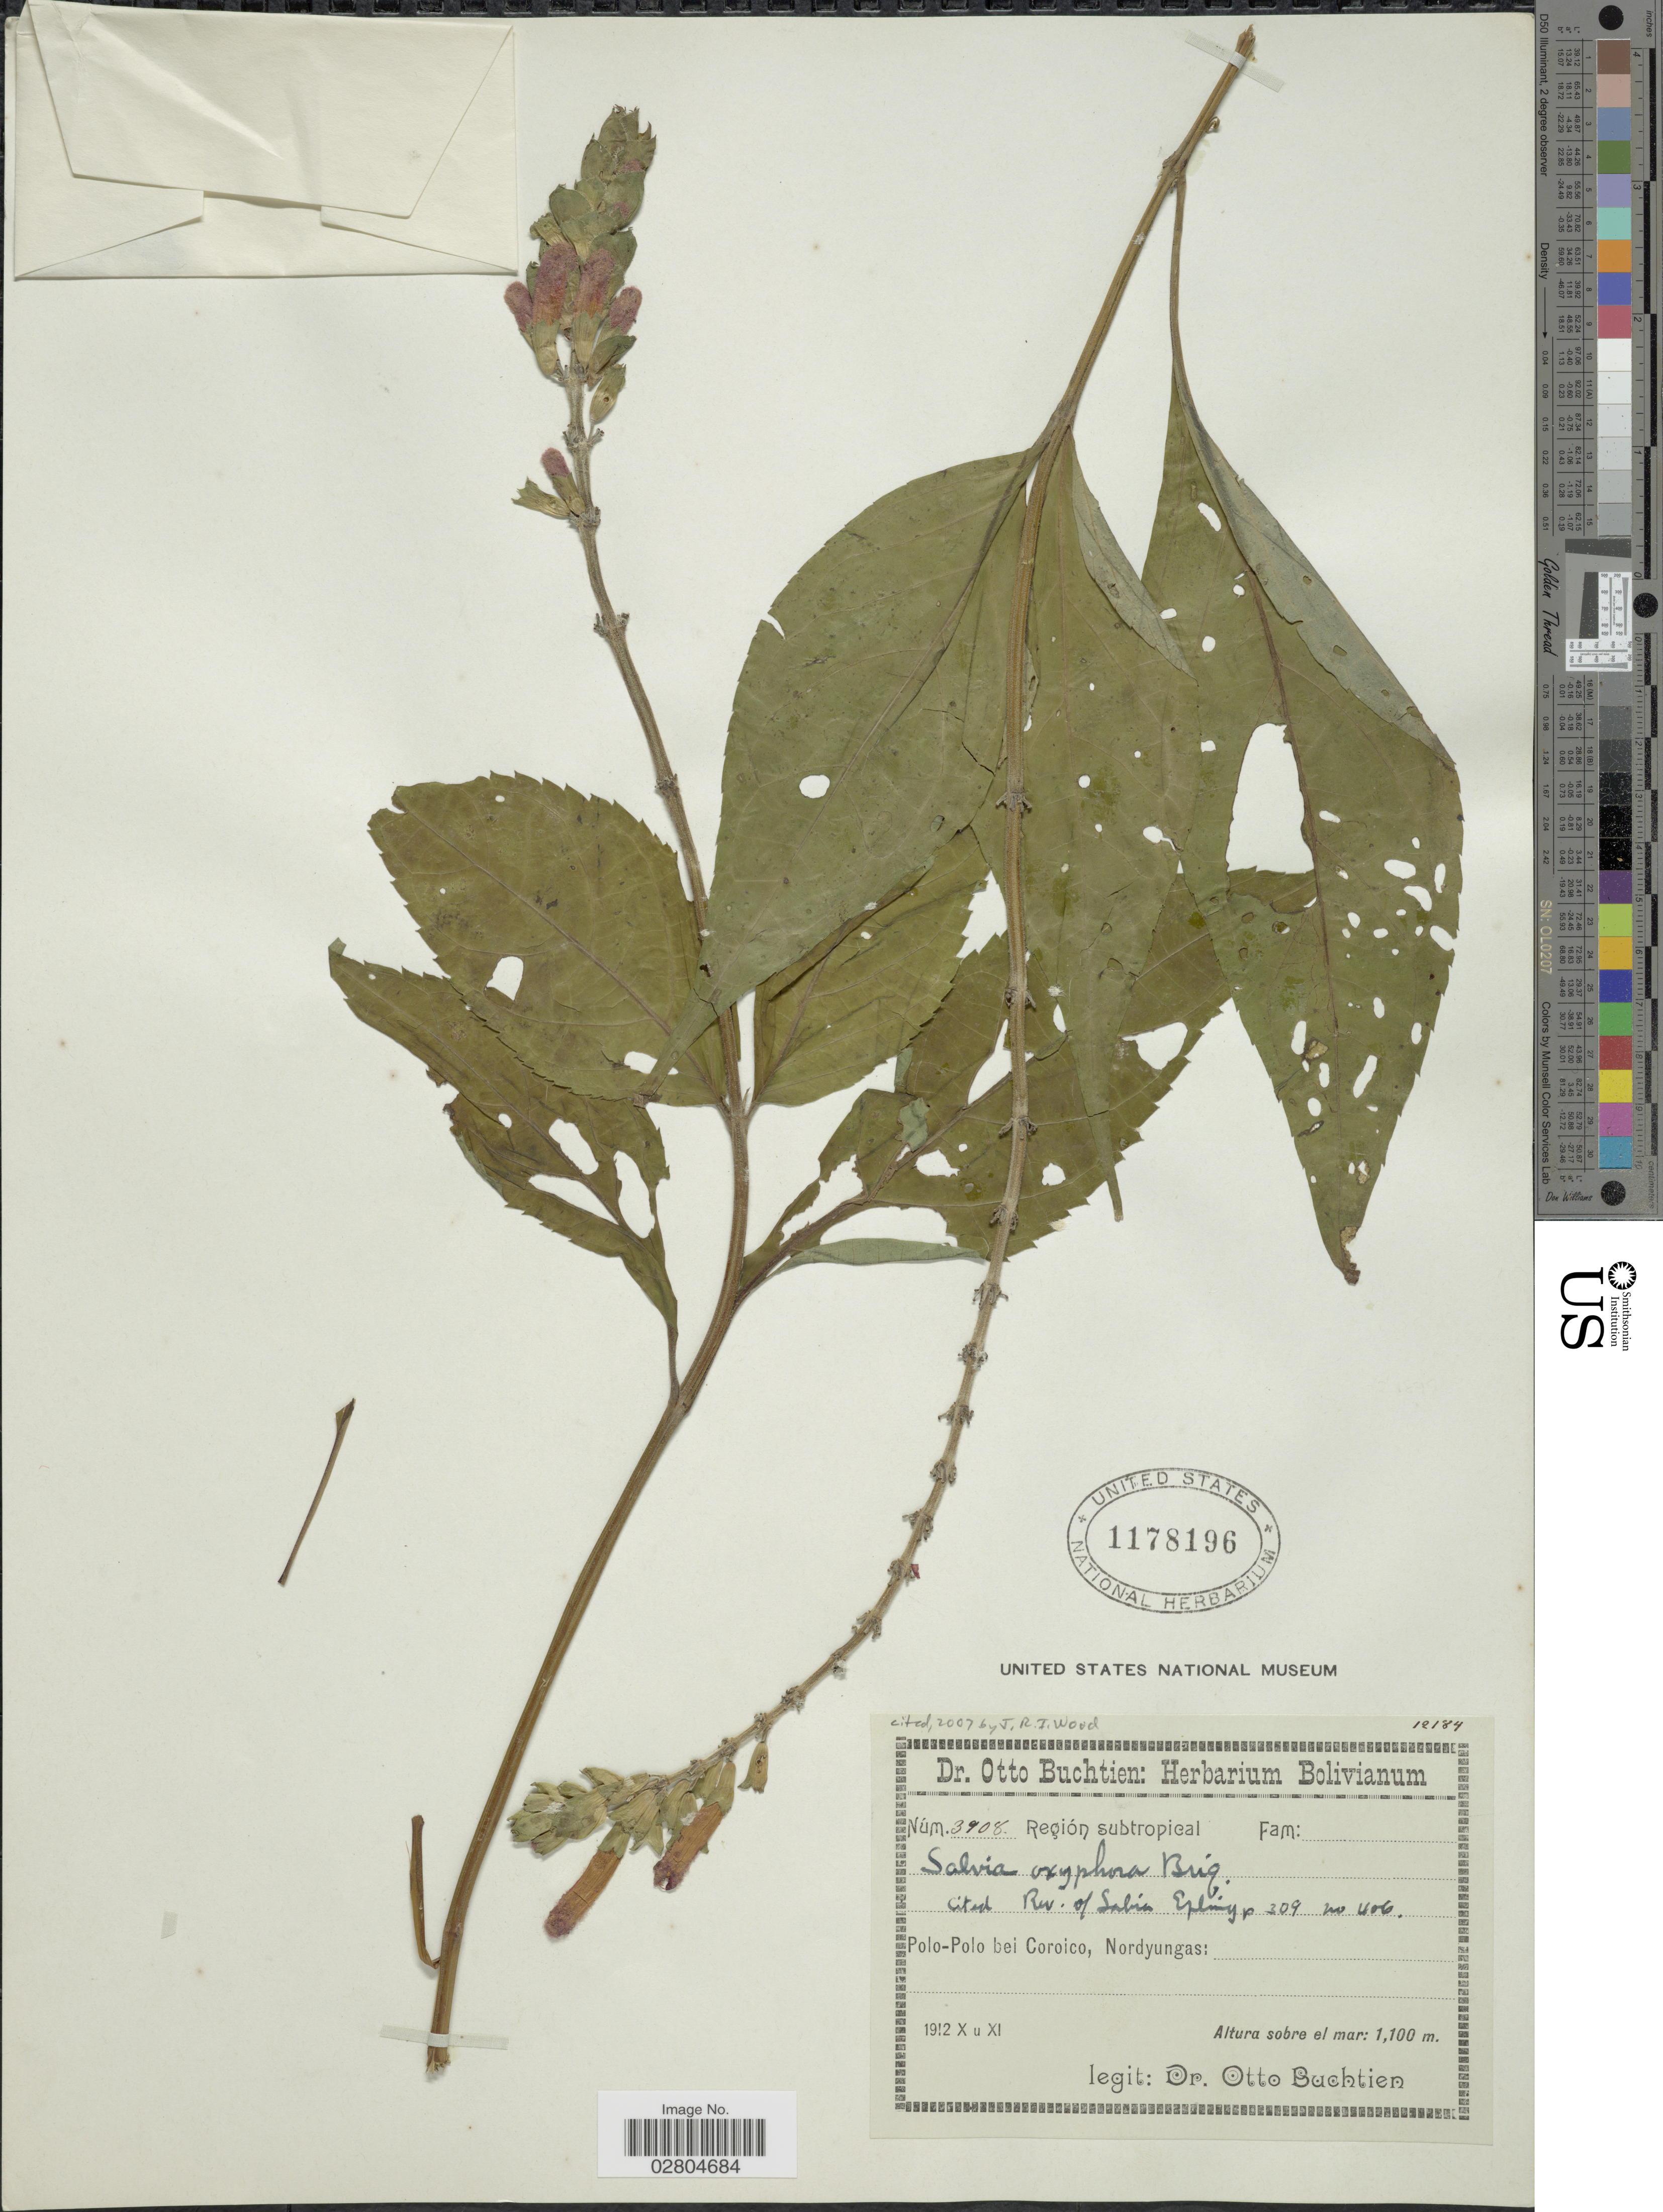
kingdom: Plantae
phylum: Tracheophyta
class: Magnoliopsida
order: Lamiales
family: Lamiaceae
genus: Salvia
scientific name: Salvia oxyphora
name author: Briq.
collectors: O. Buchtien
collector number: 3908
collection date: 1912-10/1912-11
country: Bolivia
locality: Región subtropical. Polo-Polo bei Coroico, Nordyungas.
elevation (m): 1100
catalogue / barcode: US 1178196